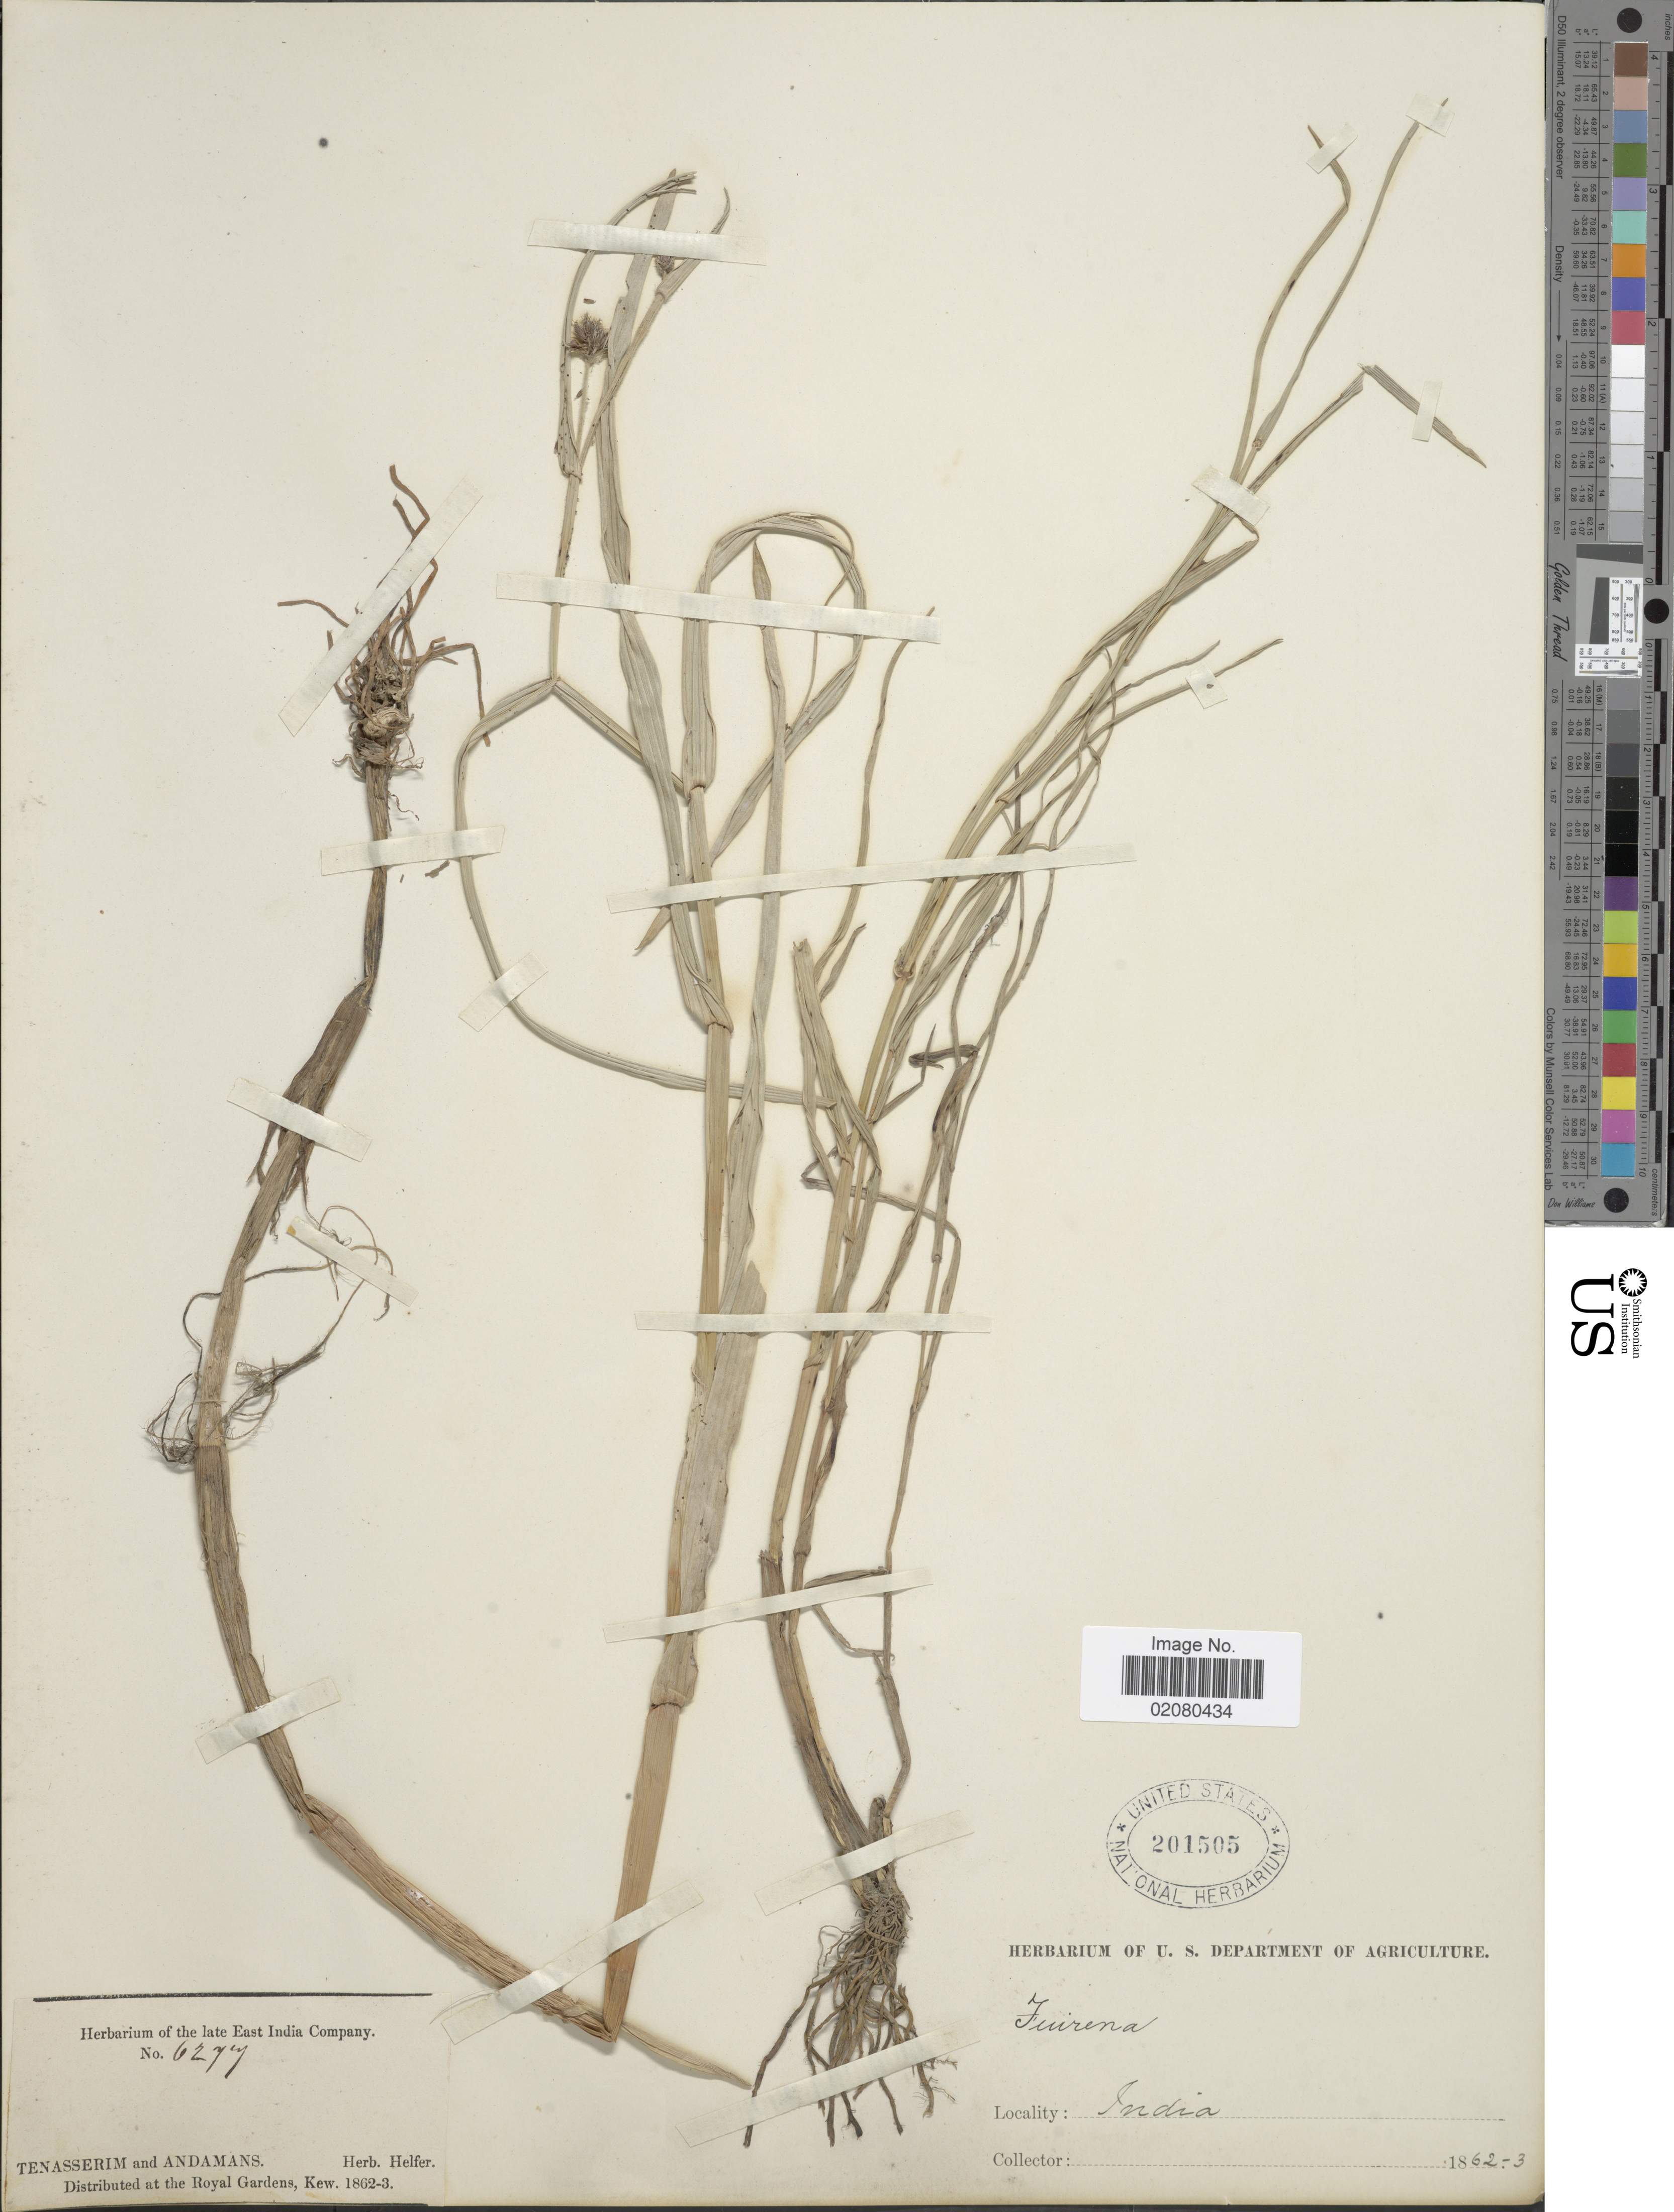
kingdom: Plantae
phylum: Tracheophyta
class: Liliopsida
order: Poales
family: Cyperaceae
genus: Fuirena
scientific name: Fuirena ciliaris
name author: (L.) Roxb.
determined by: Strong, Mark T., (BOT), Smithsonian Institution - National Museum of Natural History (UNITED STATES)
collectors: Ex herb. Helfer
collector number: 6277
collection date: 1862/1863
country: India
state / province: Andaman and Nicobar Islands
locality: Tenasserin and Andamans.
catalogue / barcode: US 201505